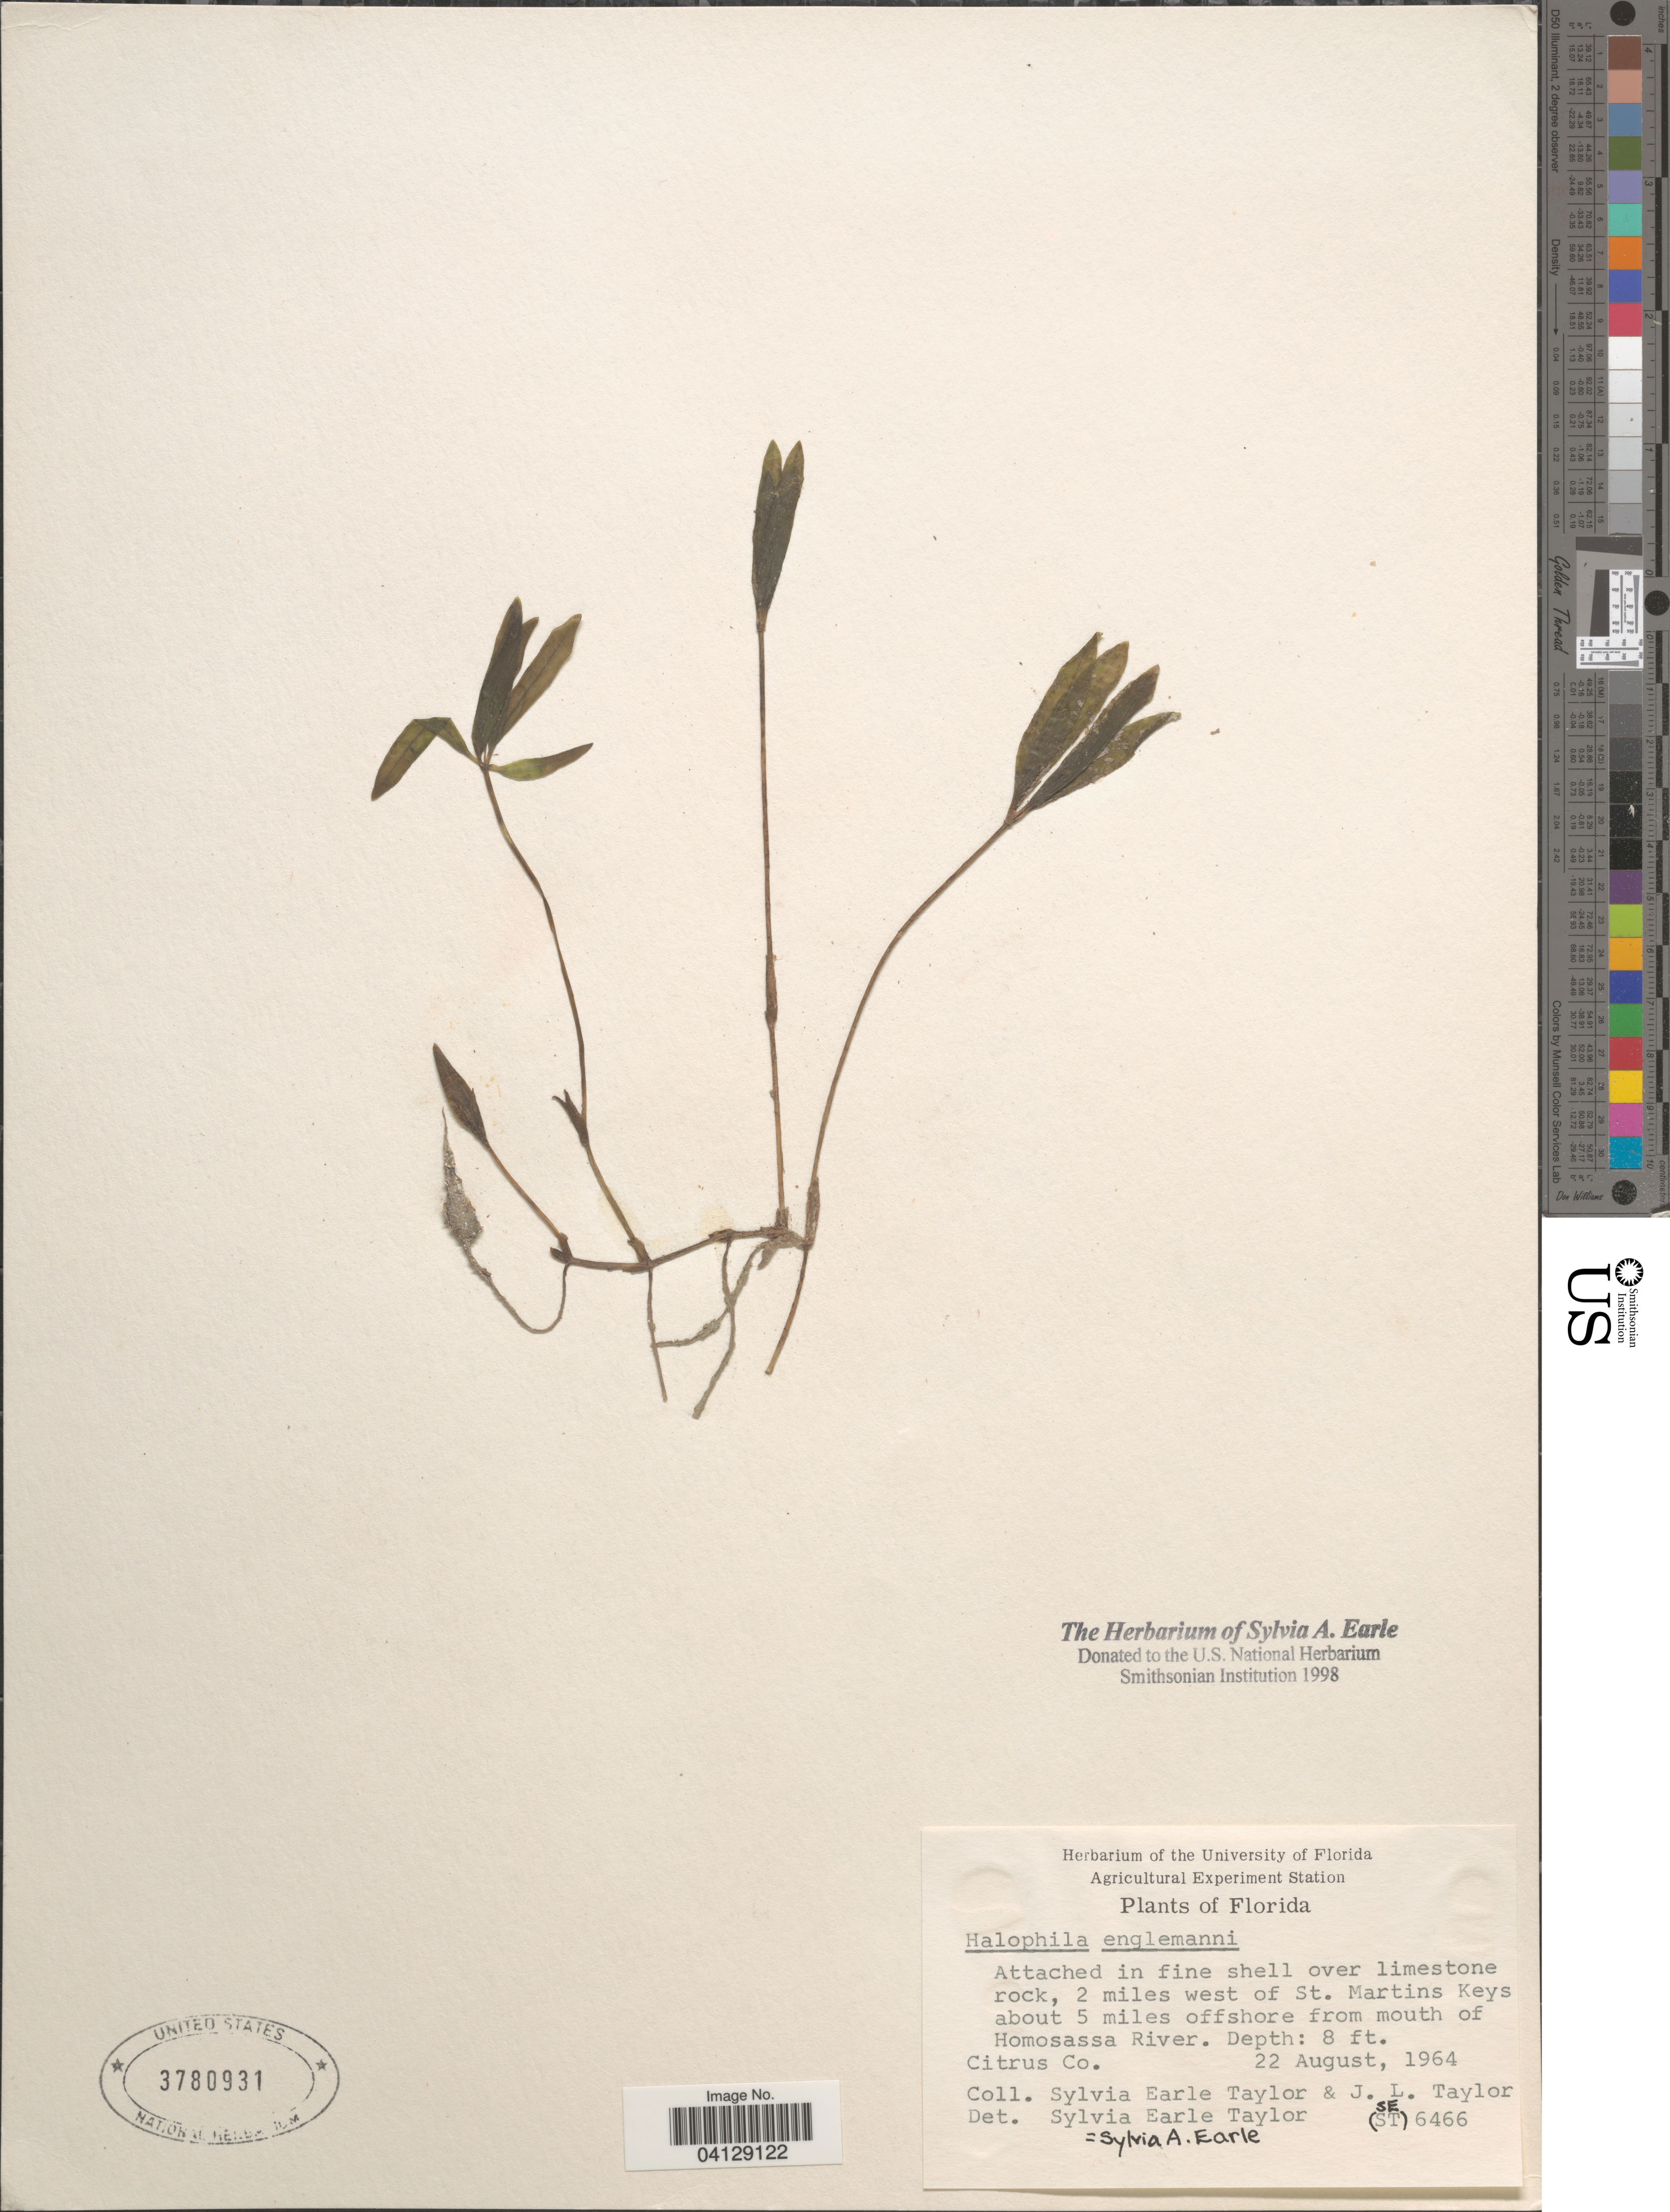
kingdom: Plantae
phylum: Tracheophyta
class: Liliopsida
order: Alismatales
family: Hydrocharitaceae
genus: Halophila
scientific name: Halophila engelmannii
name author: Asch.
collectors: S. E. Taylor & J. L. Taylor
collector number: SE6466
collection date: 1964-08-22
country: United States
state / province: Florida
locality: Attached in fine shell over limestone rock, 2 miles west of St. Martins Keys about 5 miles offshore from mouth of Homosassa River. Citrus Co.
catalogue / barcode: US 3780931